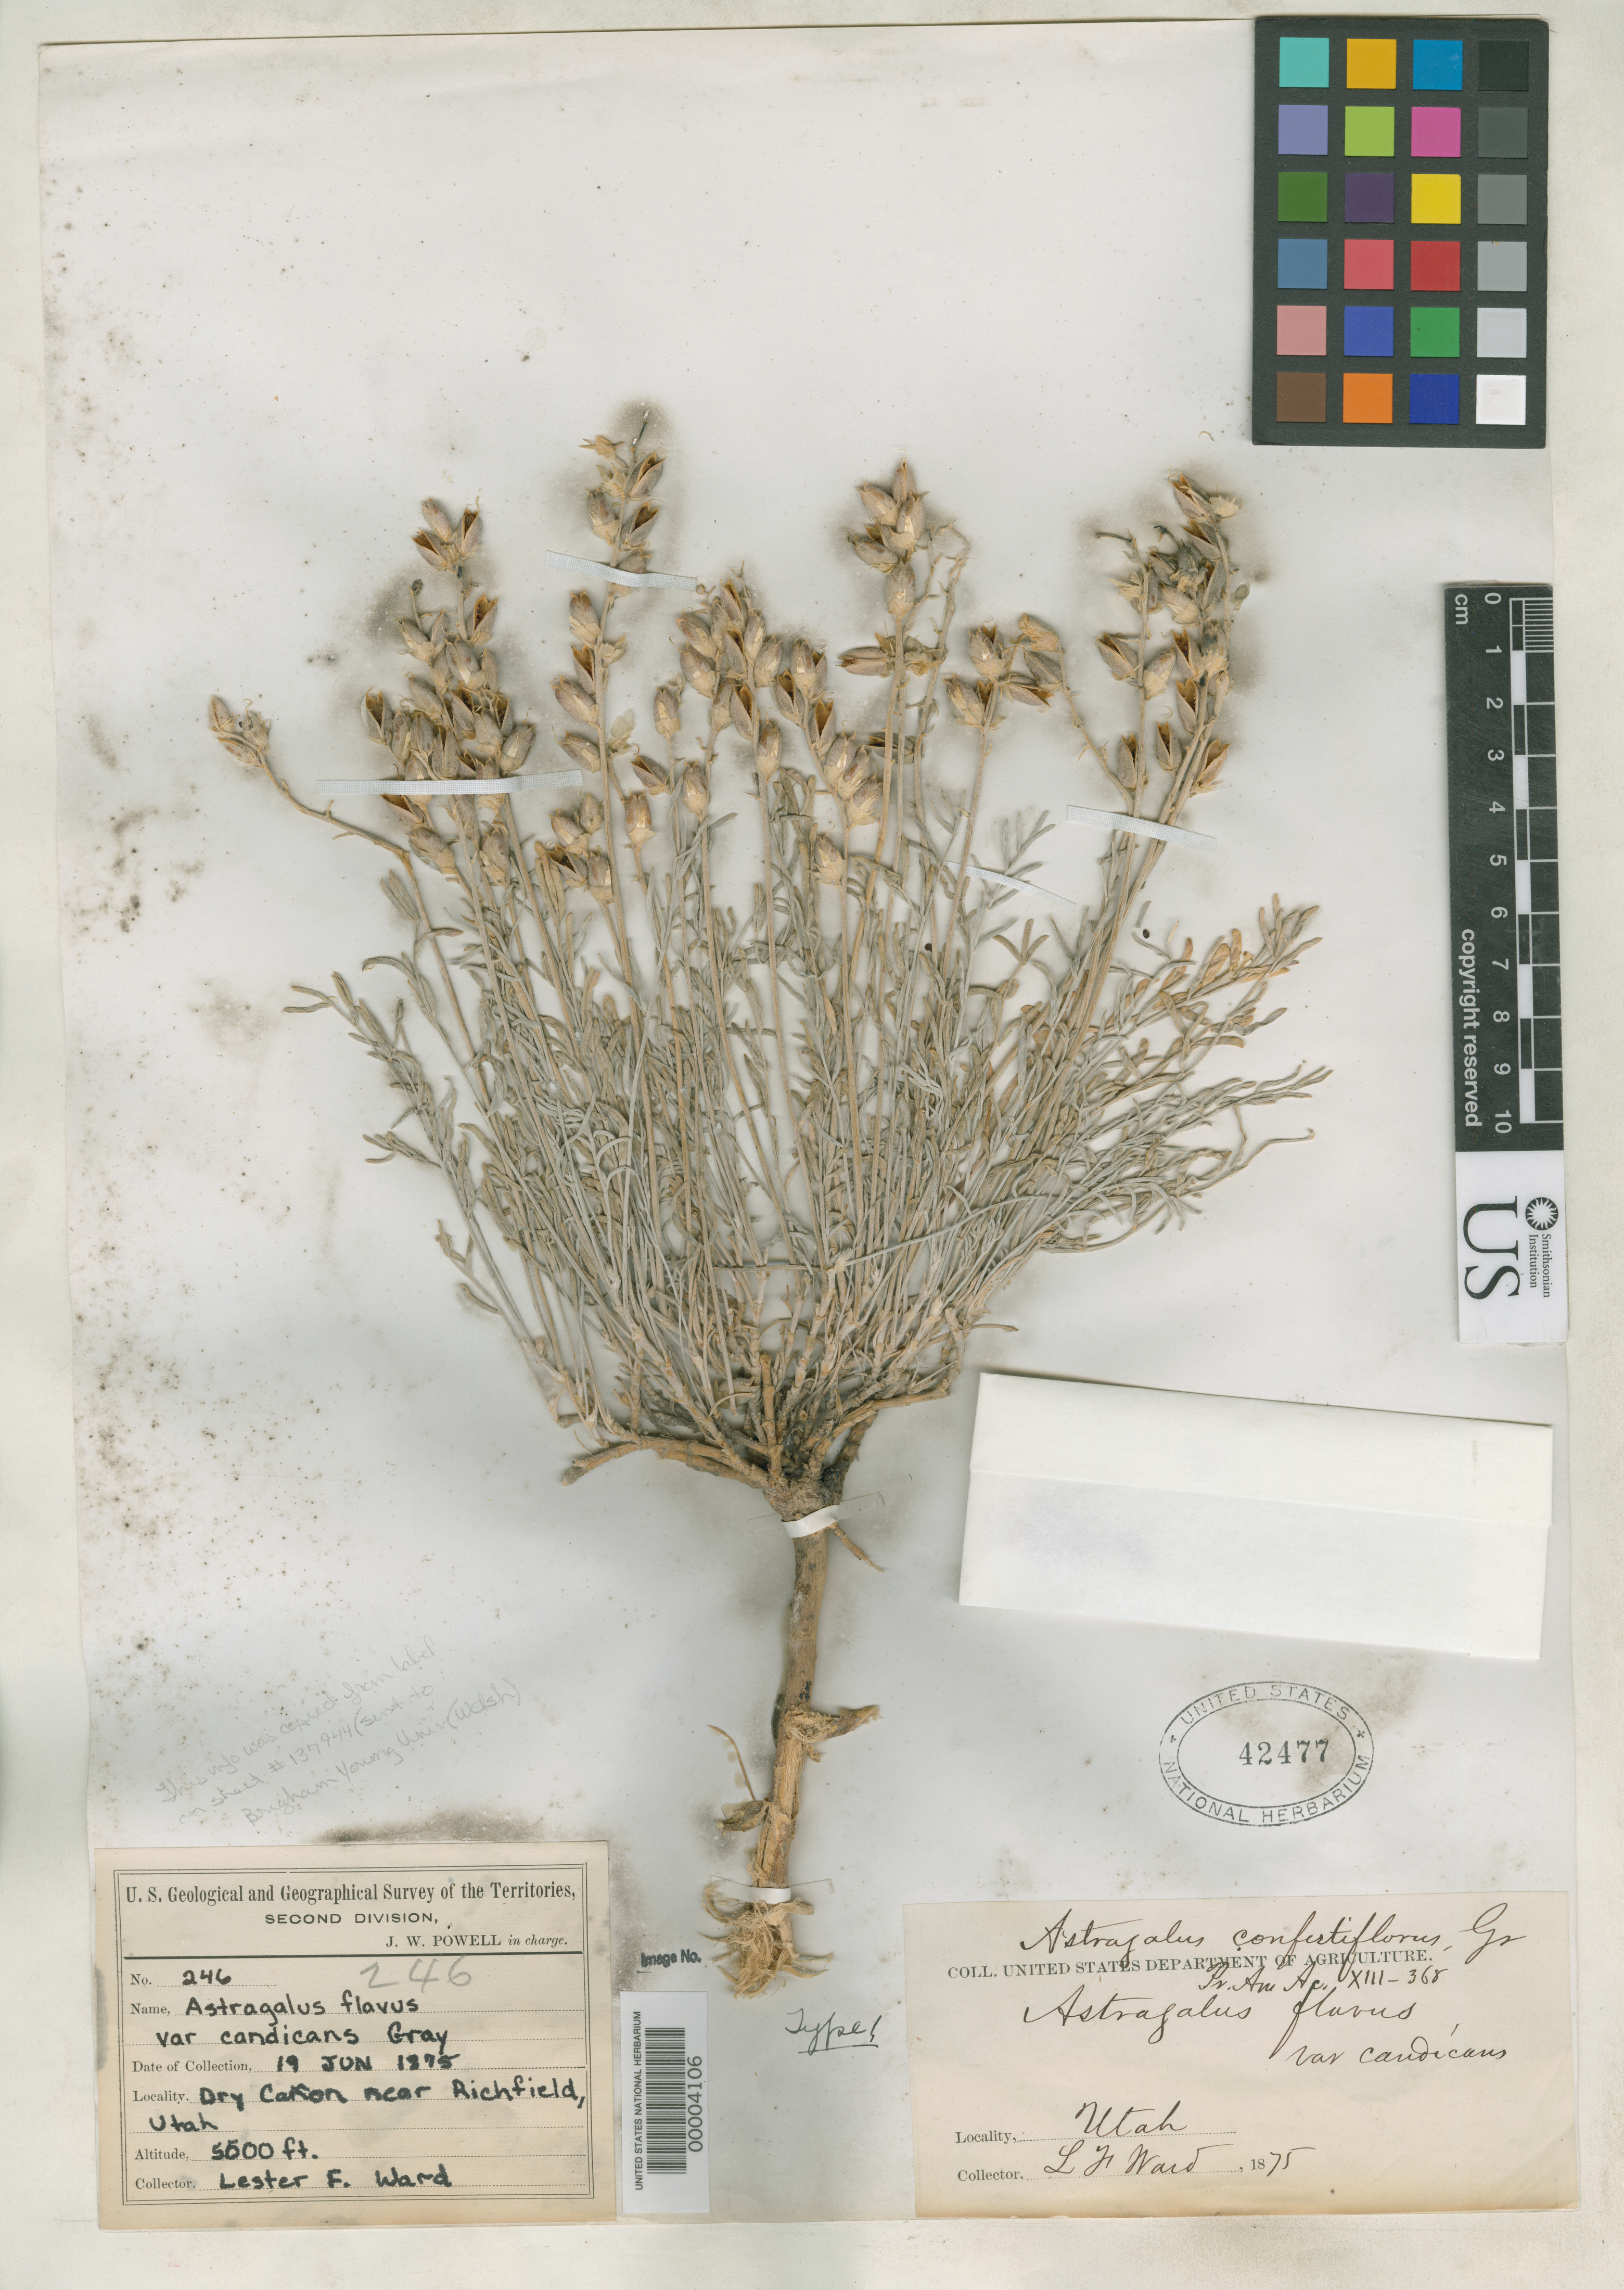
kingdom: Plantae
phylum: Tracheophyta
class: Magnoliopsida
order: Fabales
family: Fabaceae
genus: Astragalus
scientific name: Astragalus flavus var. candicans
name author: A. Gray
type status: Isotype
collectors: L. F. Ward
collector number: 246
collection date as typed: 19 Jun 1875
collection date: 1875-06-19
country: United States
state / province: Utah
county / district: Sevier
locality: Near Richfield; alt. 5500 ft.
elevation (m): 1676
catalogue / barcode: US 42477